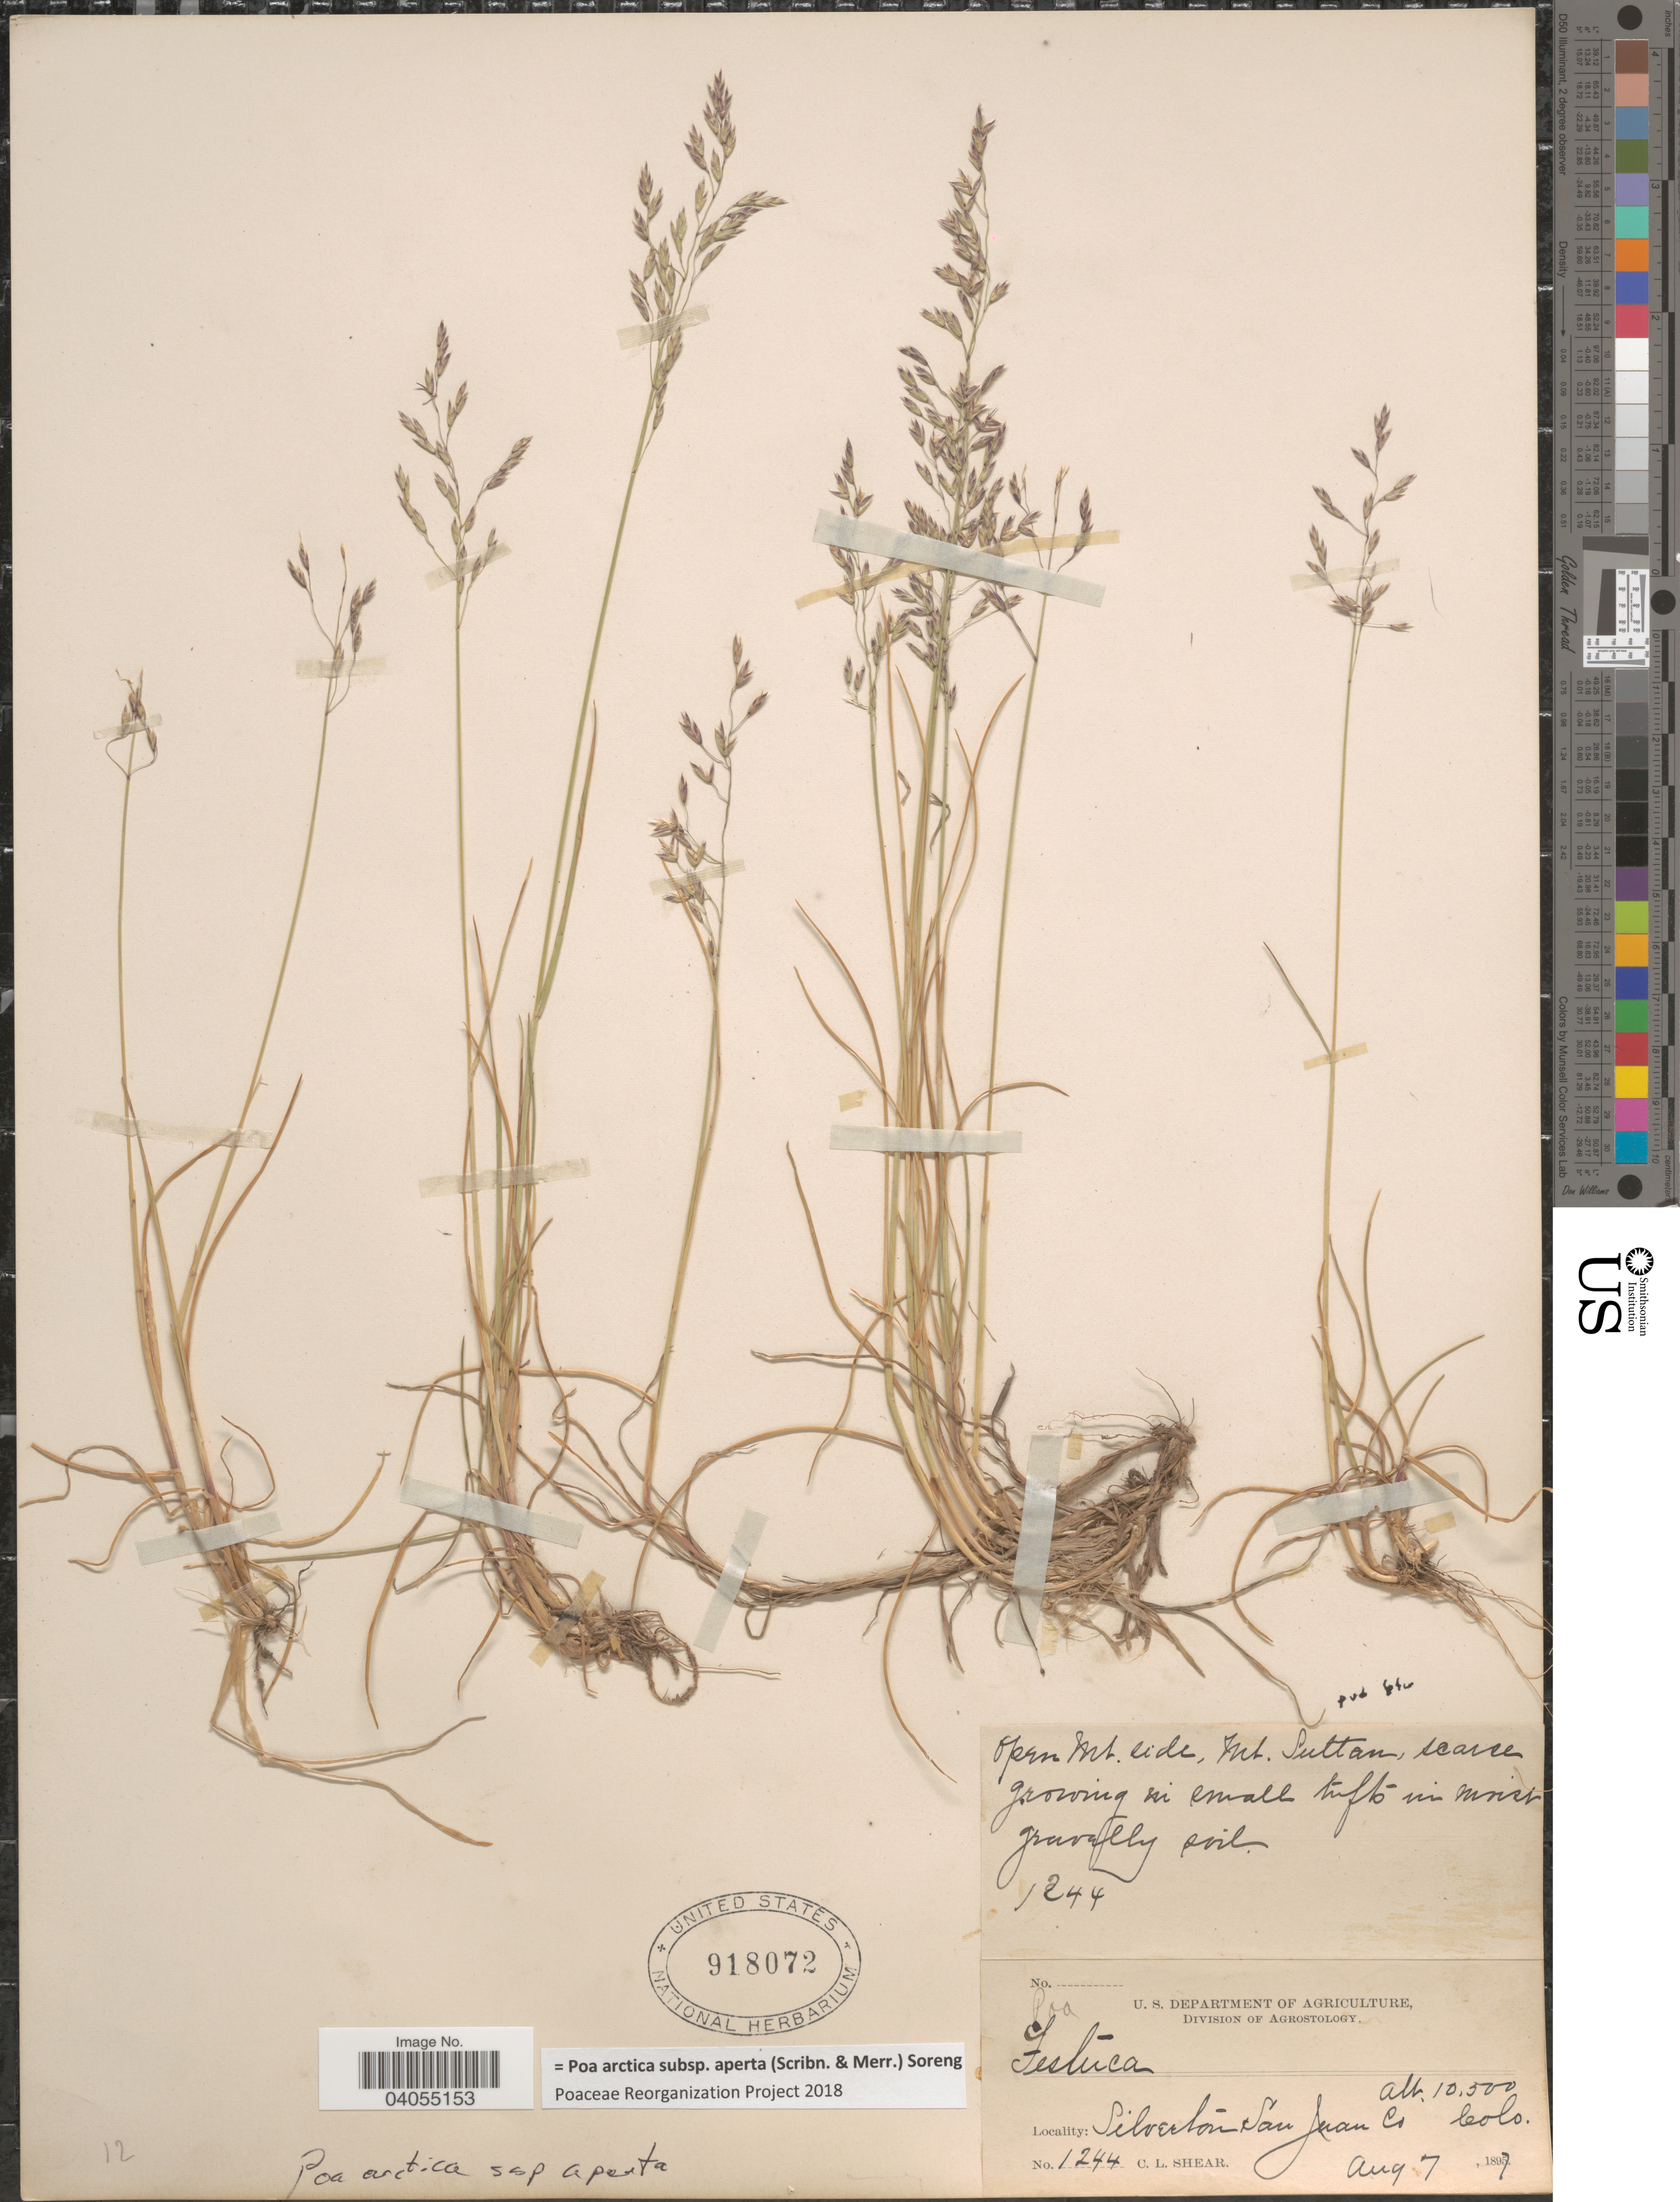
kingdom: Plantae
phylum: Tracheophyta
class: Liliopsida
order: Poales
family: Poaceae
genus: Poa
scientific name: Poa arctica subsp. aperta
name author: (Scribn. & Merr.) Soreng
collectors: C. L. Shear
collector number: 1244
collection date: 1897-08-07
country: United States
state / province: Colorado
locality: Open Mt. side, Mt. Suttan. Silverton. San Juan Co.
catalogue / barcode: US 918072